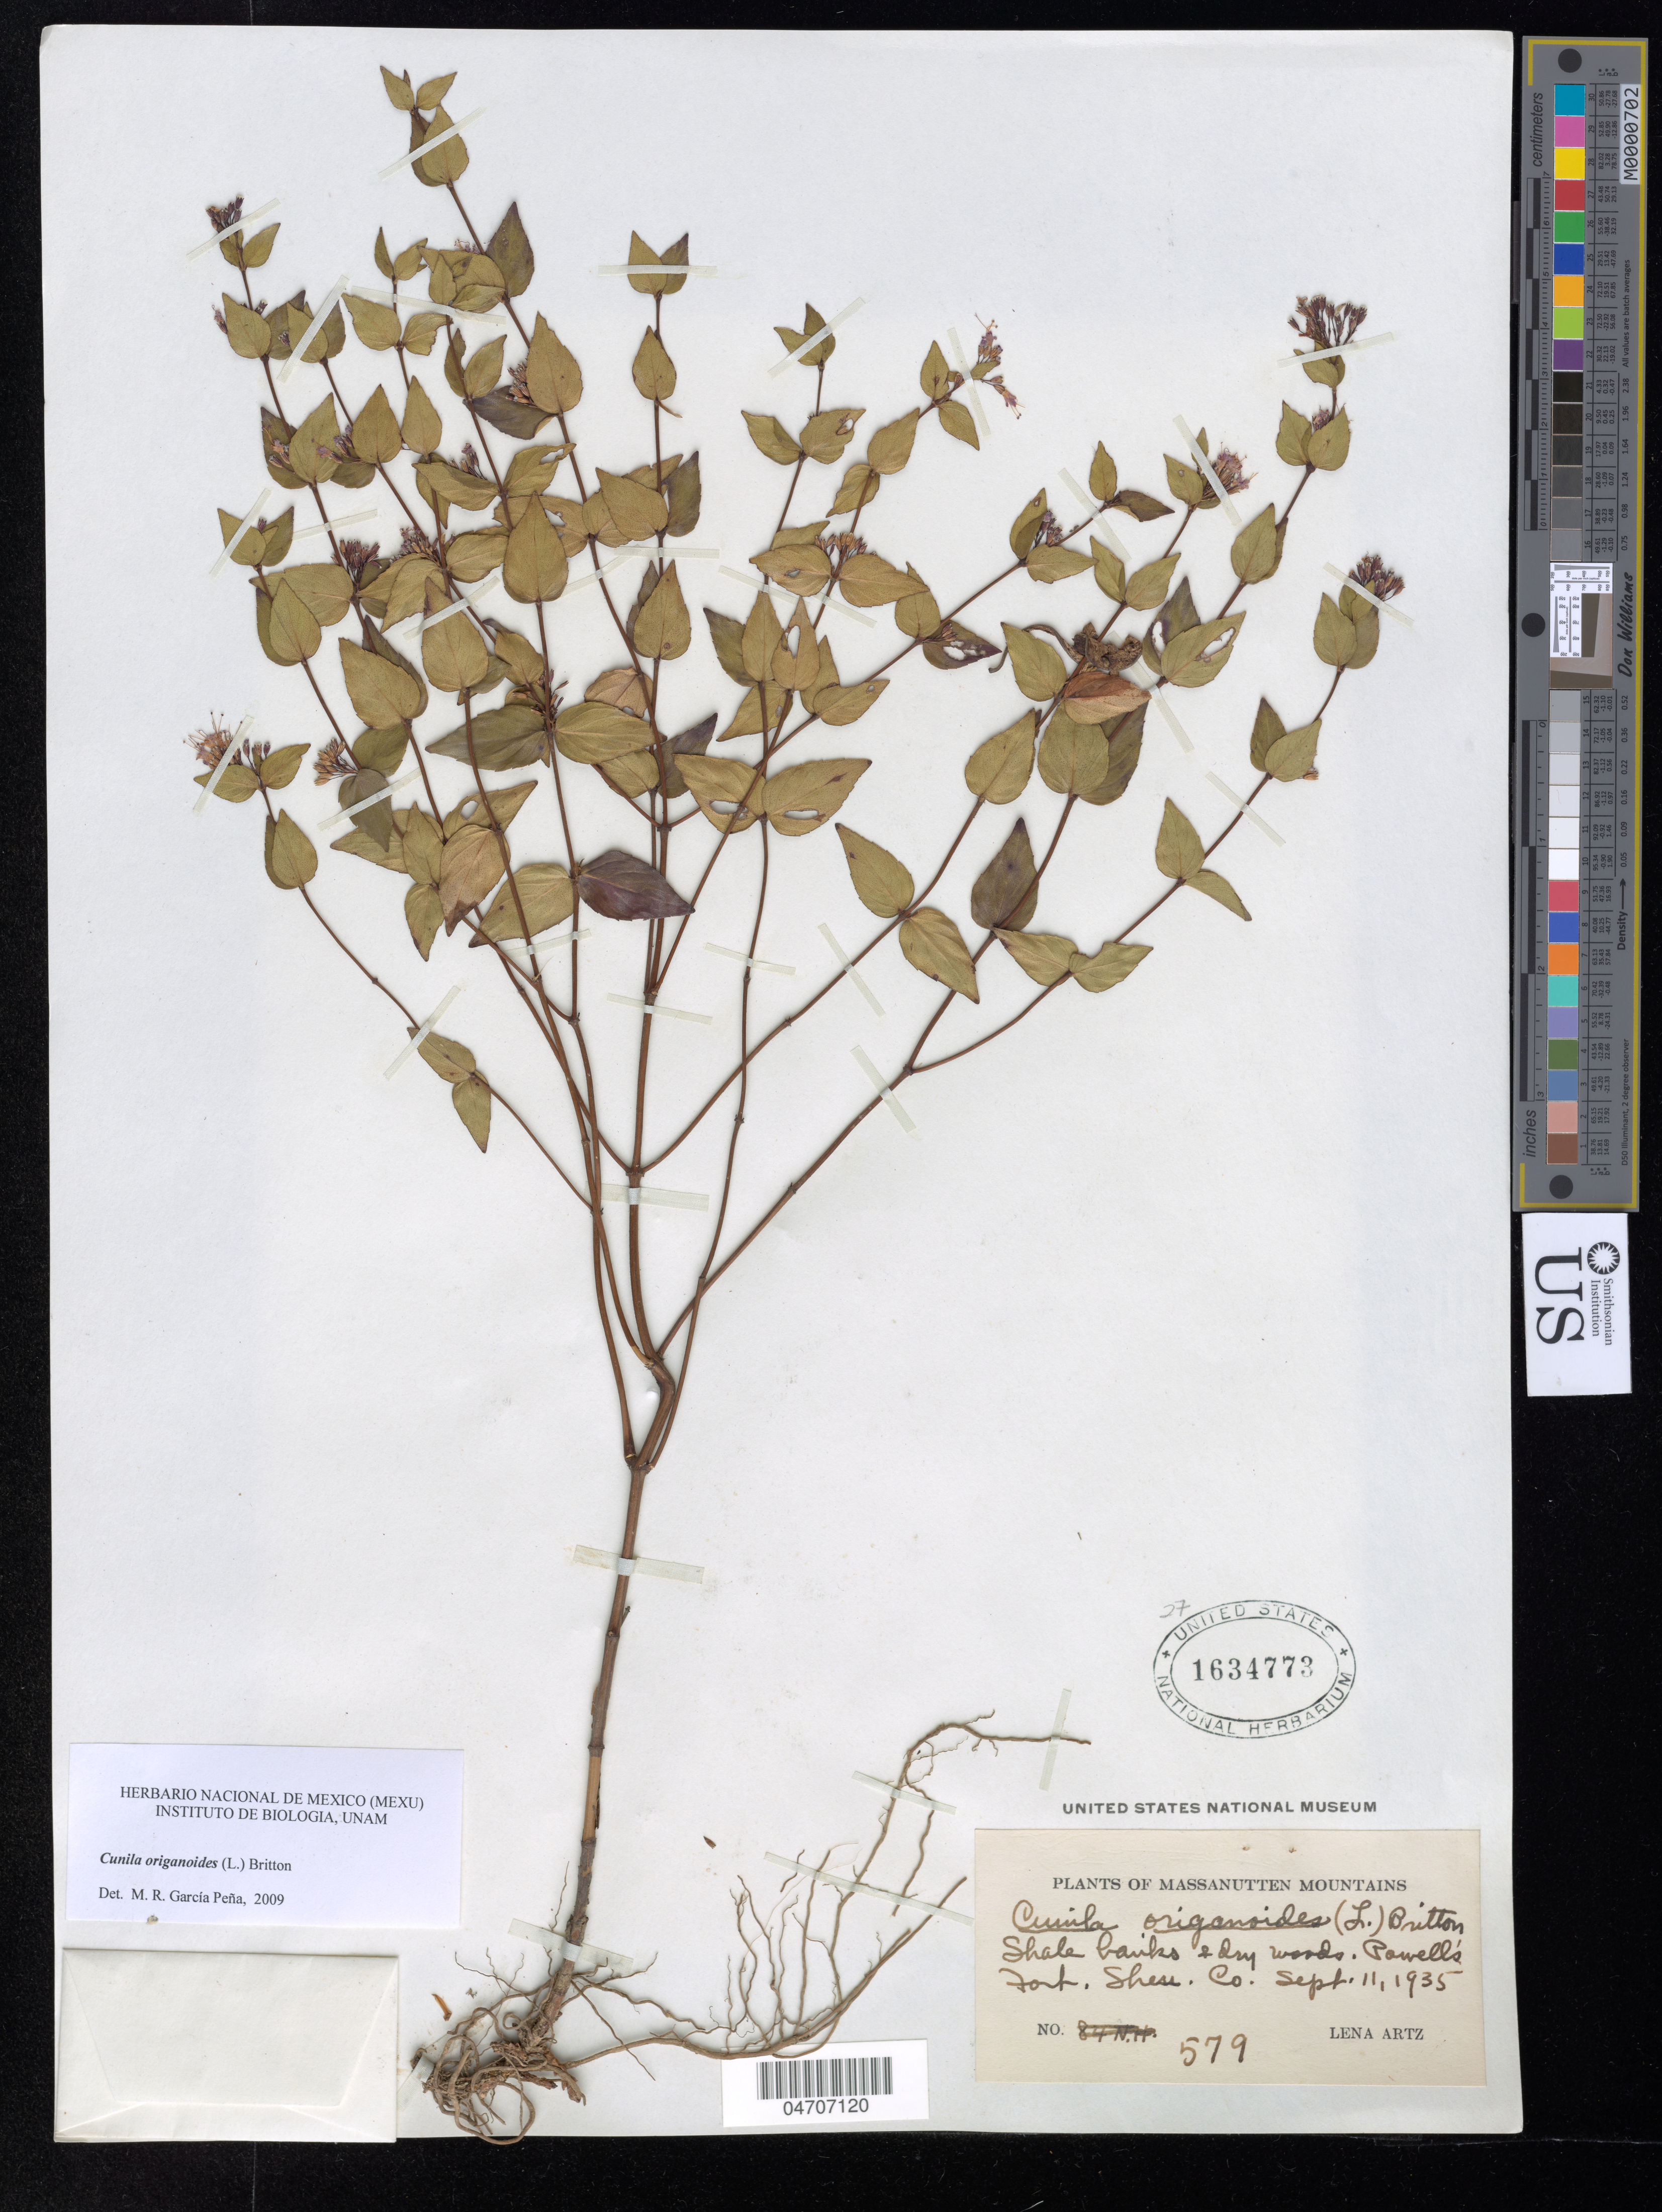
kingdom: Plantae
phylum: Tracheophyta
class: Magnoliopsida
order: Lamiales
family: Lamiaceae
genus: Cunila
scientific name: Cunila origanoides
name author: (L.) Britton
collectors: L. Artz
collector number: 579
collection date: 1935-09-11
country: United States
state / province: Virginia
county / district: Shenandoah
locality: Massanutten Mountains. Shale banks & dry woods, Powell's Fort,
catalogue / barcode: US 1634773